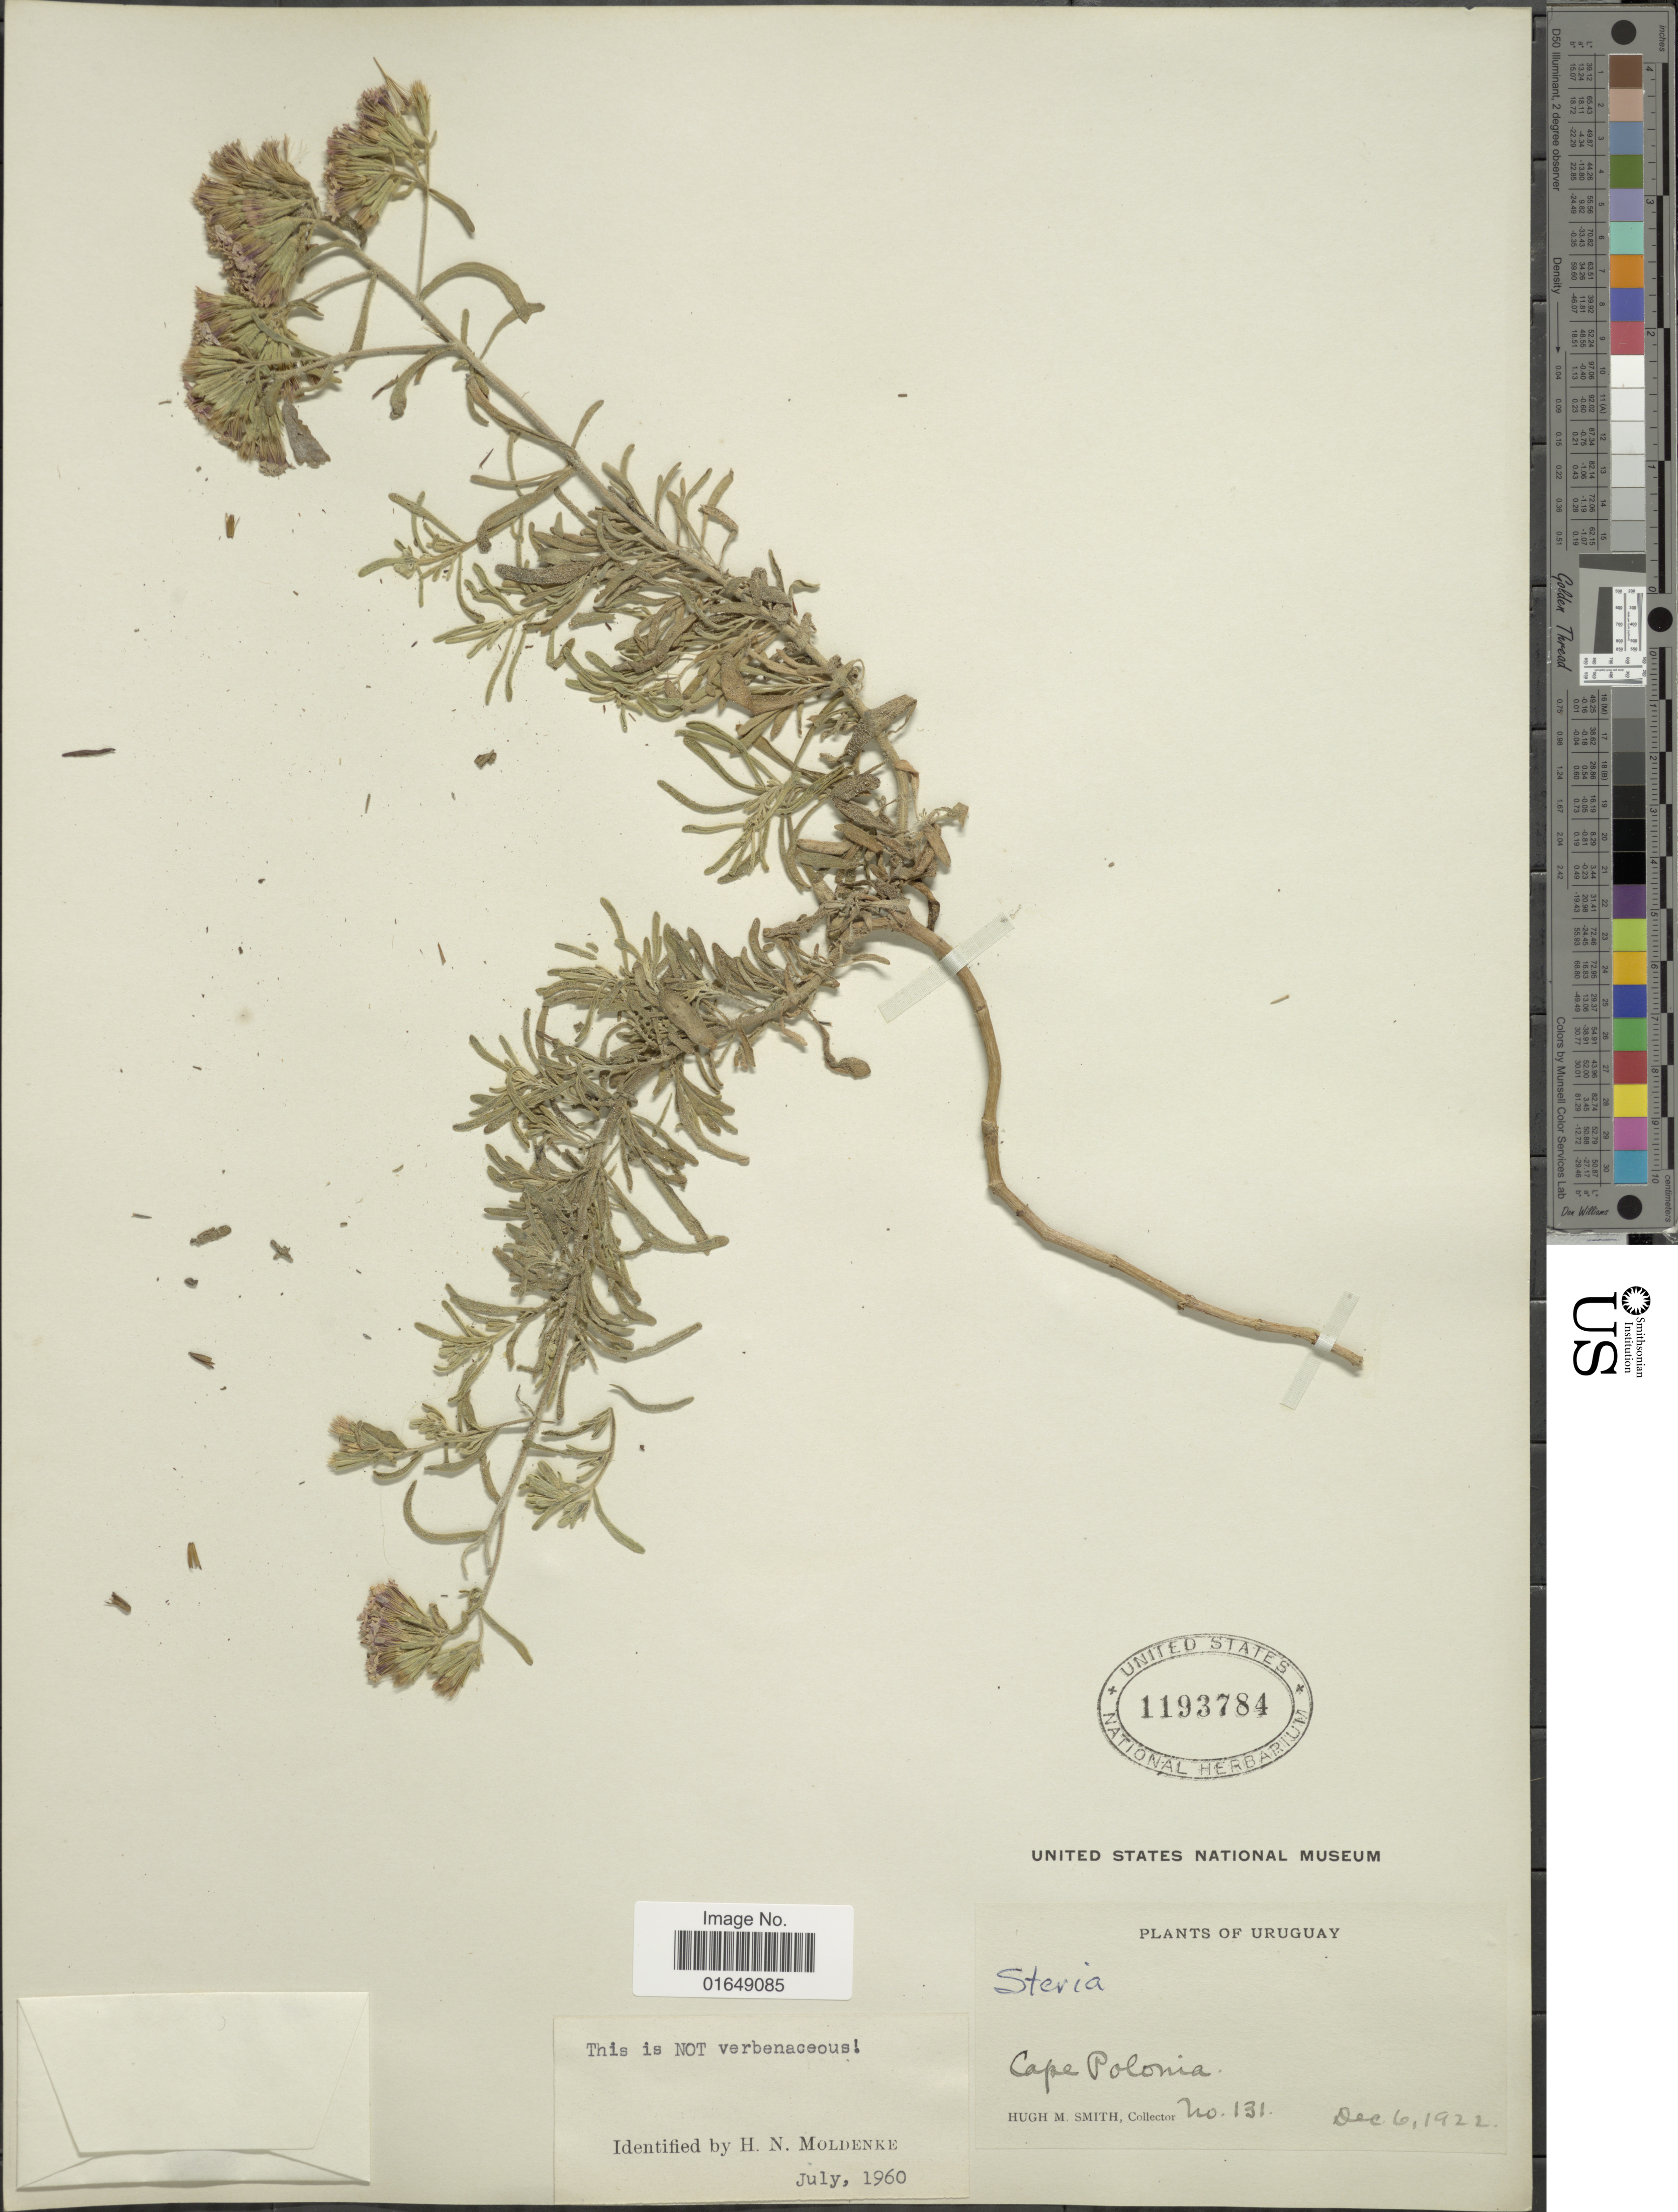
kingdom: Plantae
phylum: Tracheophyta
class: Magnoliopsida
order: Asterales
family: Asteraceae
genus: Stevia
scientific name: Stevia sp.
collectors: H. M. Smith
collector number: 131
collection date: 1922-12-06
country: Uruguay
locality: Cape Polonia.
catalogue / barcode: US 1193784